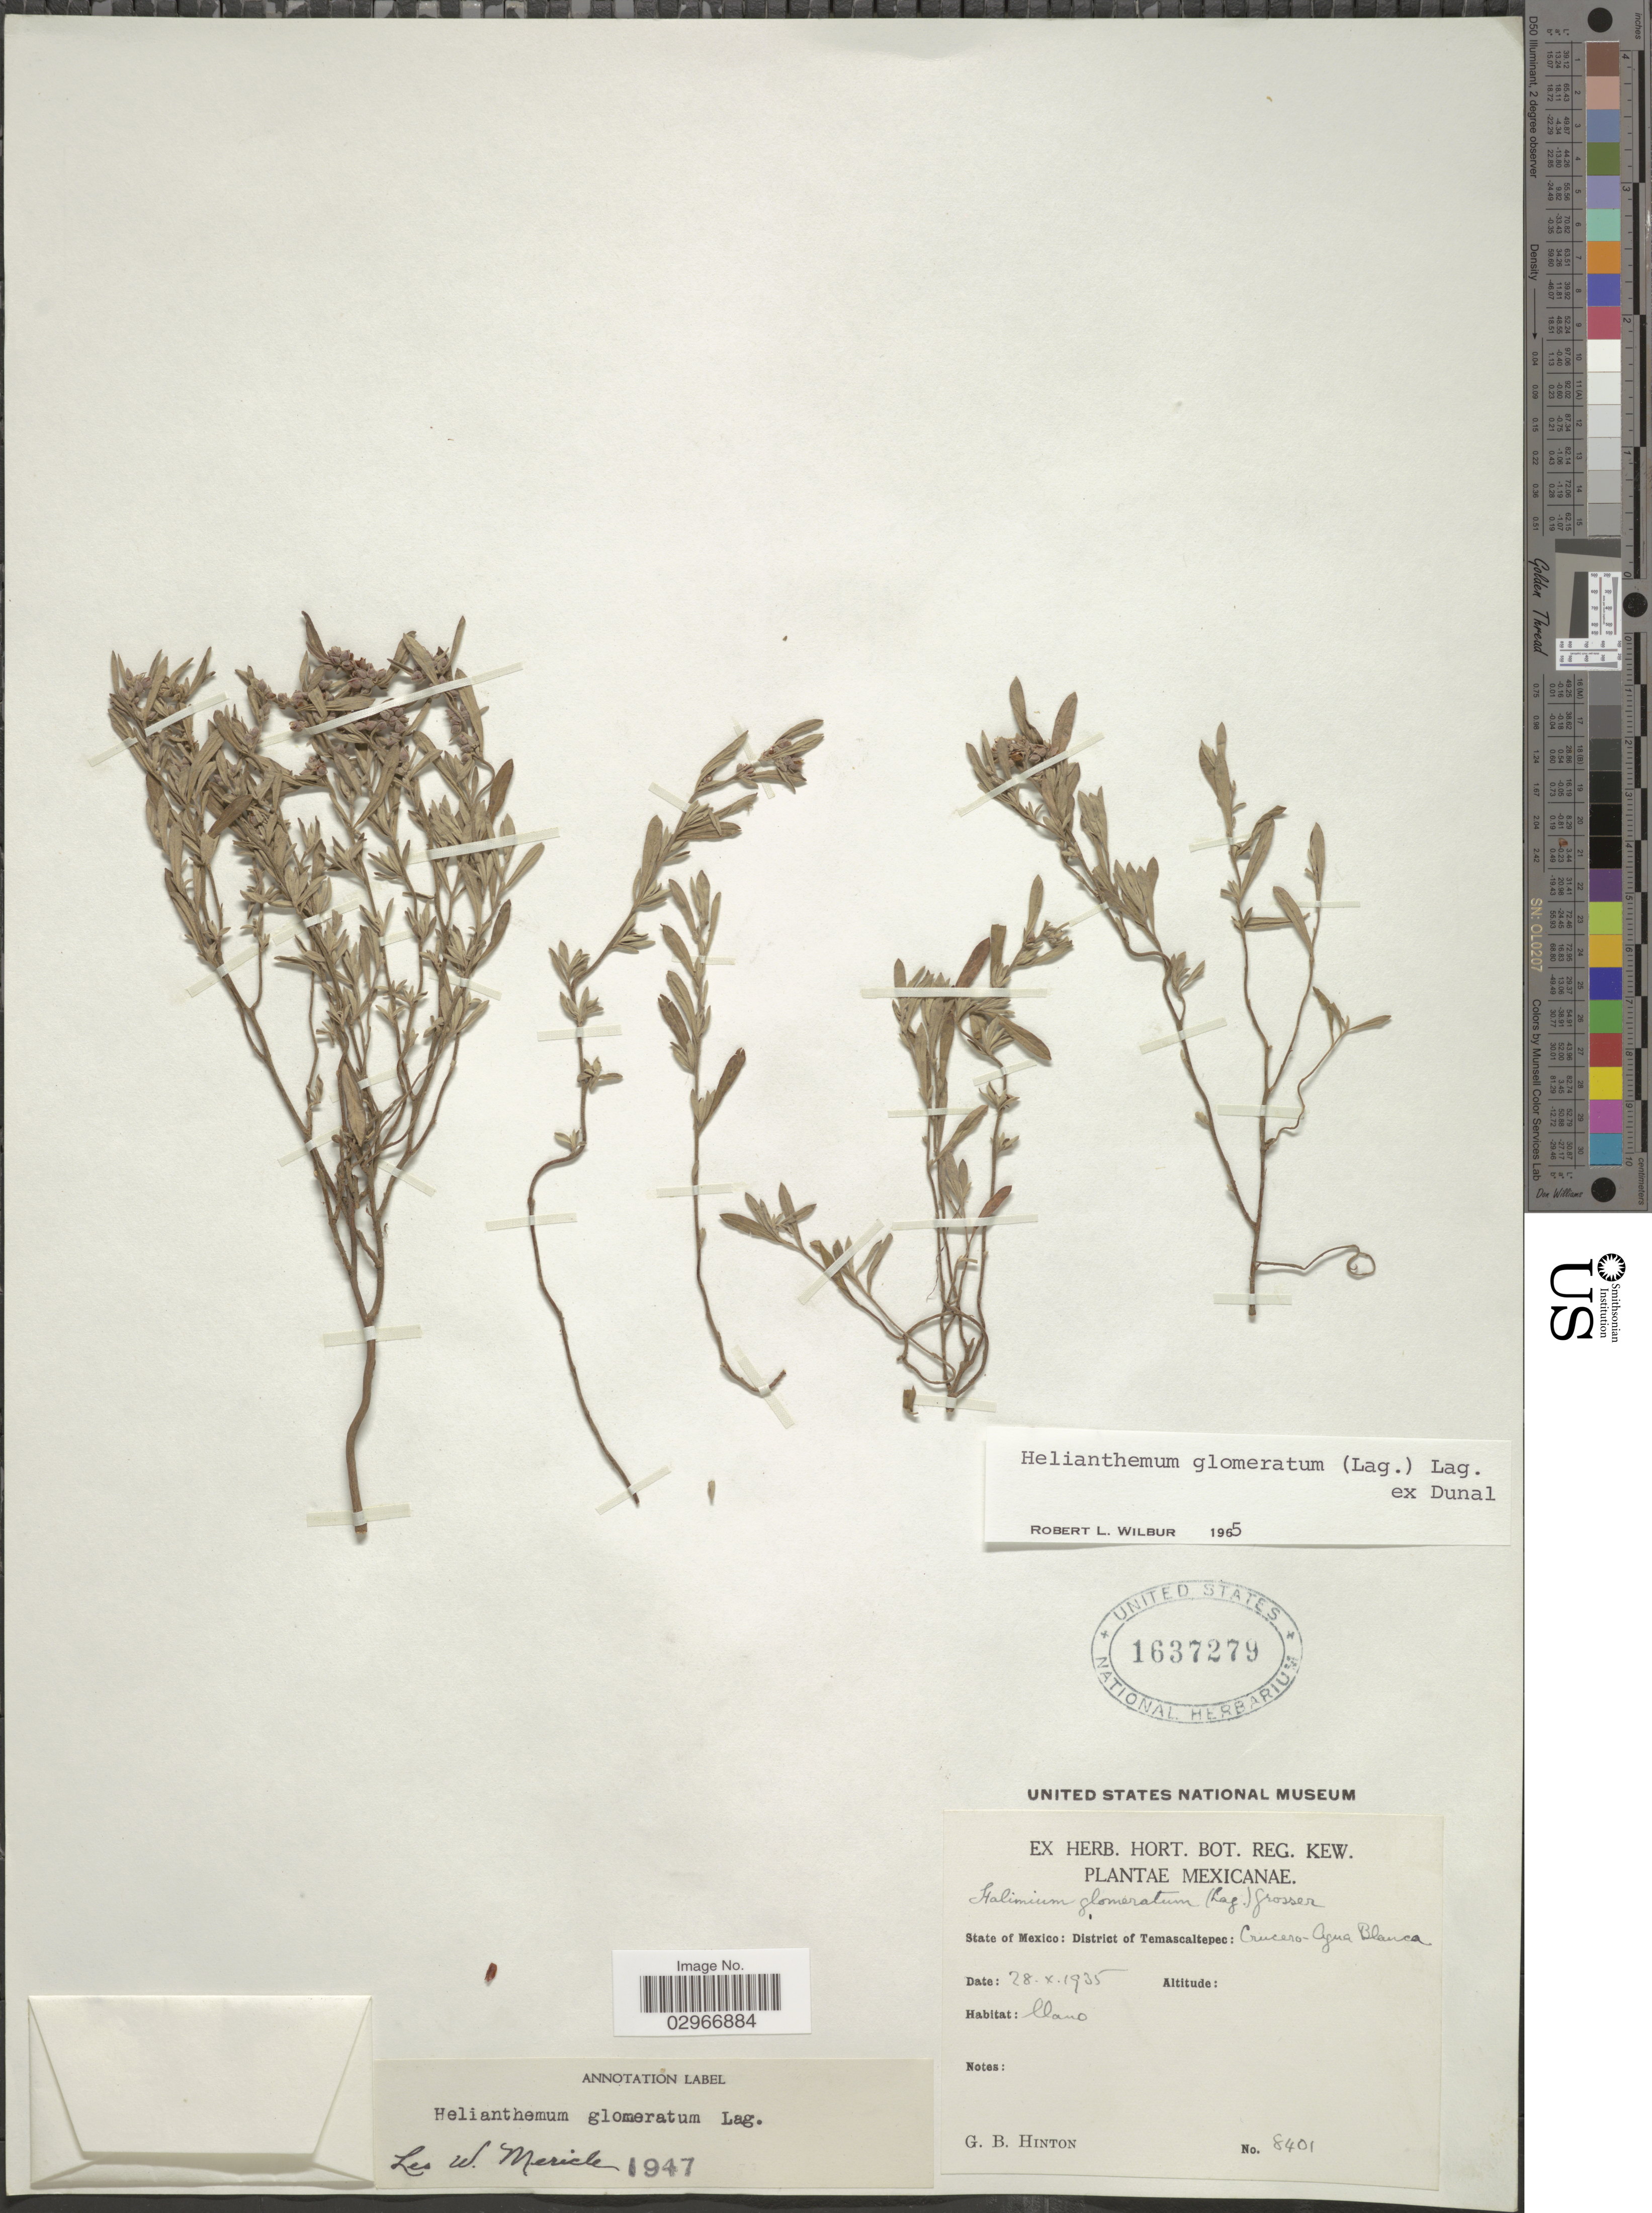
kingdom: Plantae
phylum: Tracheophyta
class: Magnoliopsida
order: Malvales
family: Cistaceae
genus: Helianthemum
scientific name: Helianthemum glomeratum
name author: (Lag.) Lag. ex Dunal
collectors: G. B. Hinton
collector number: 8401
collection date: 1935-10-28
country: Mexico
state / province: México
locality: District of Temascaltepec: Crucero - Agua Blanca.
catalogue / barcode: US 1637279